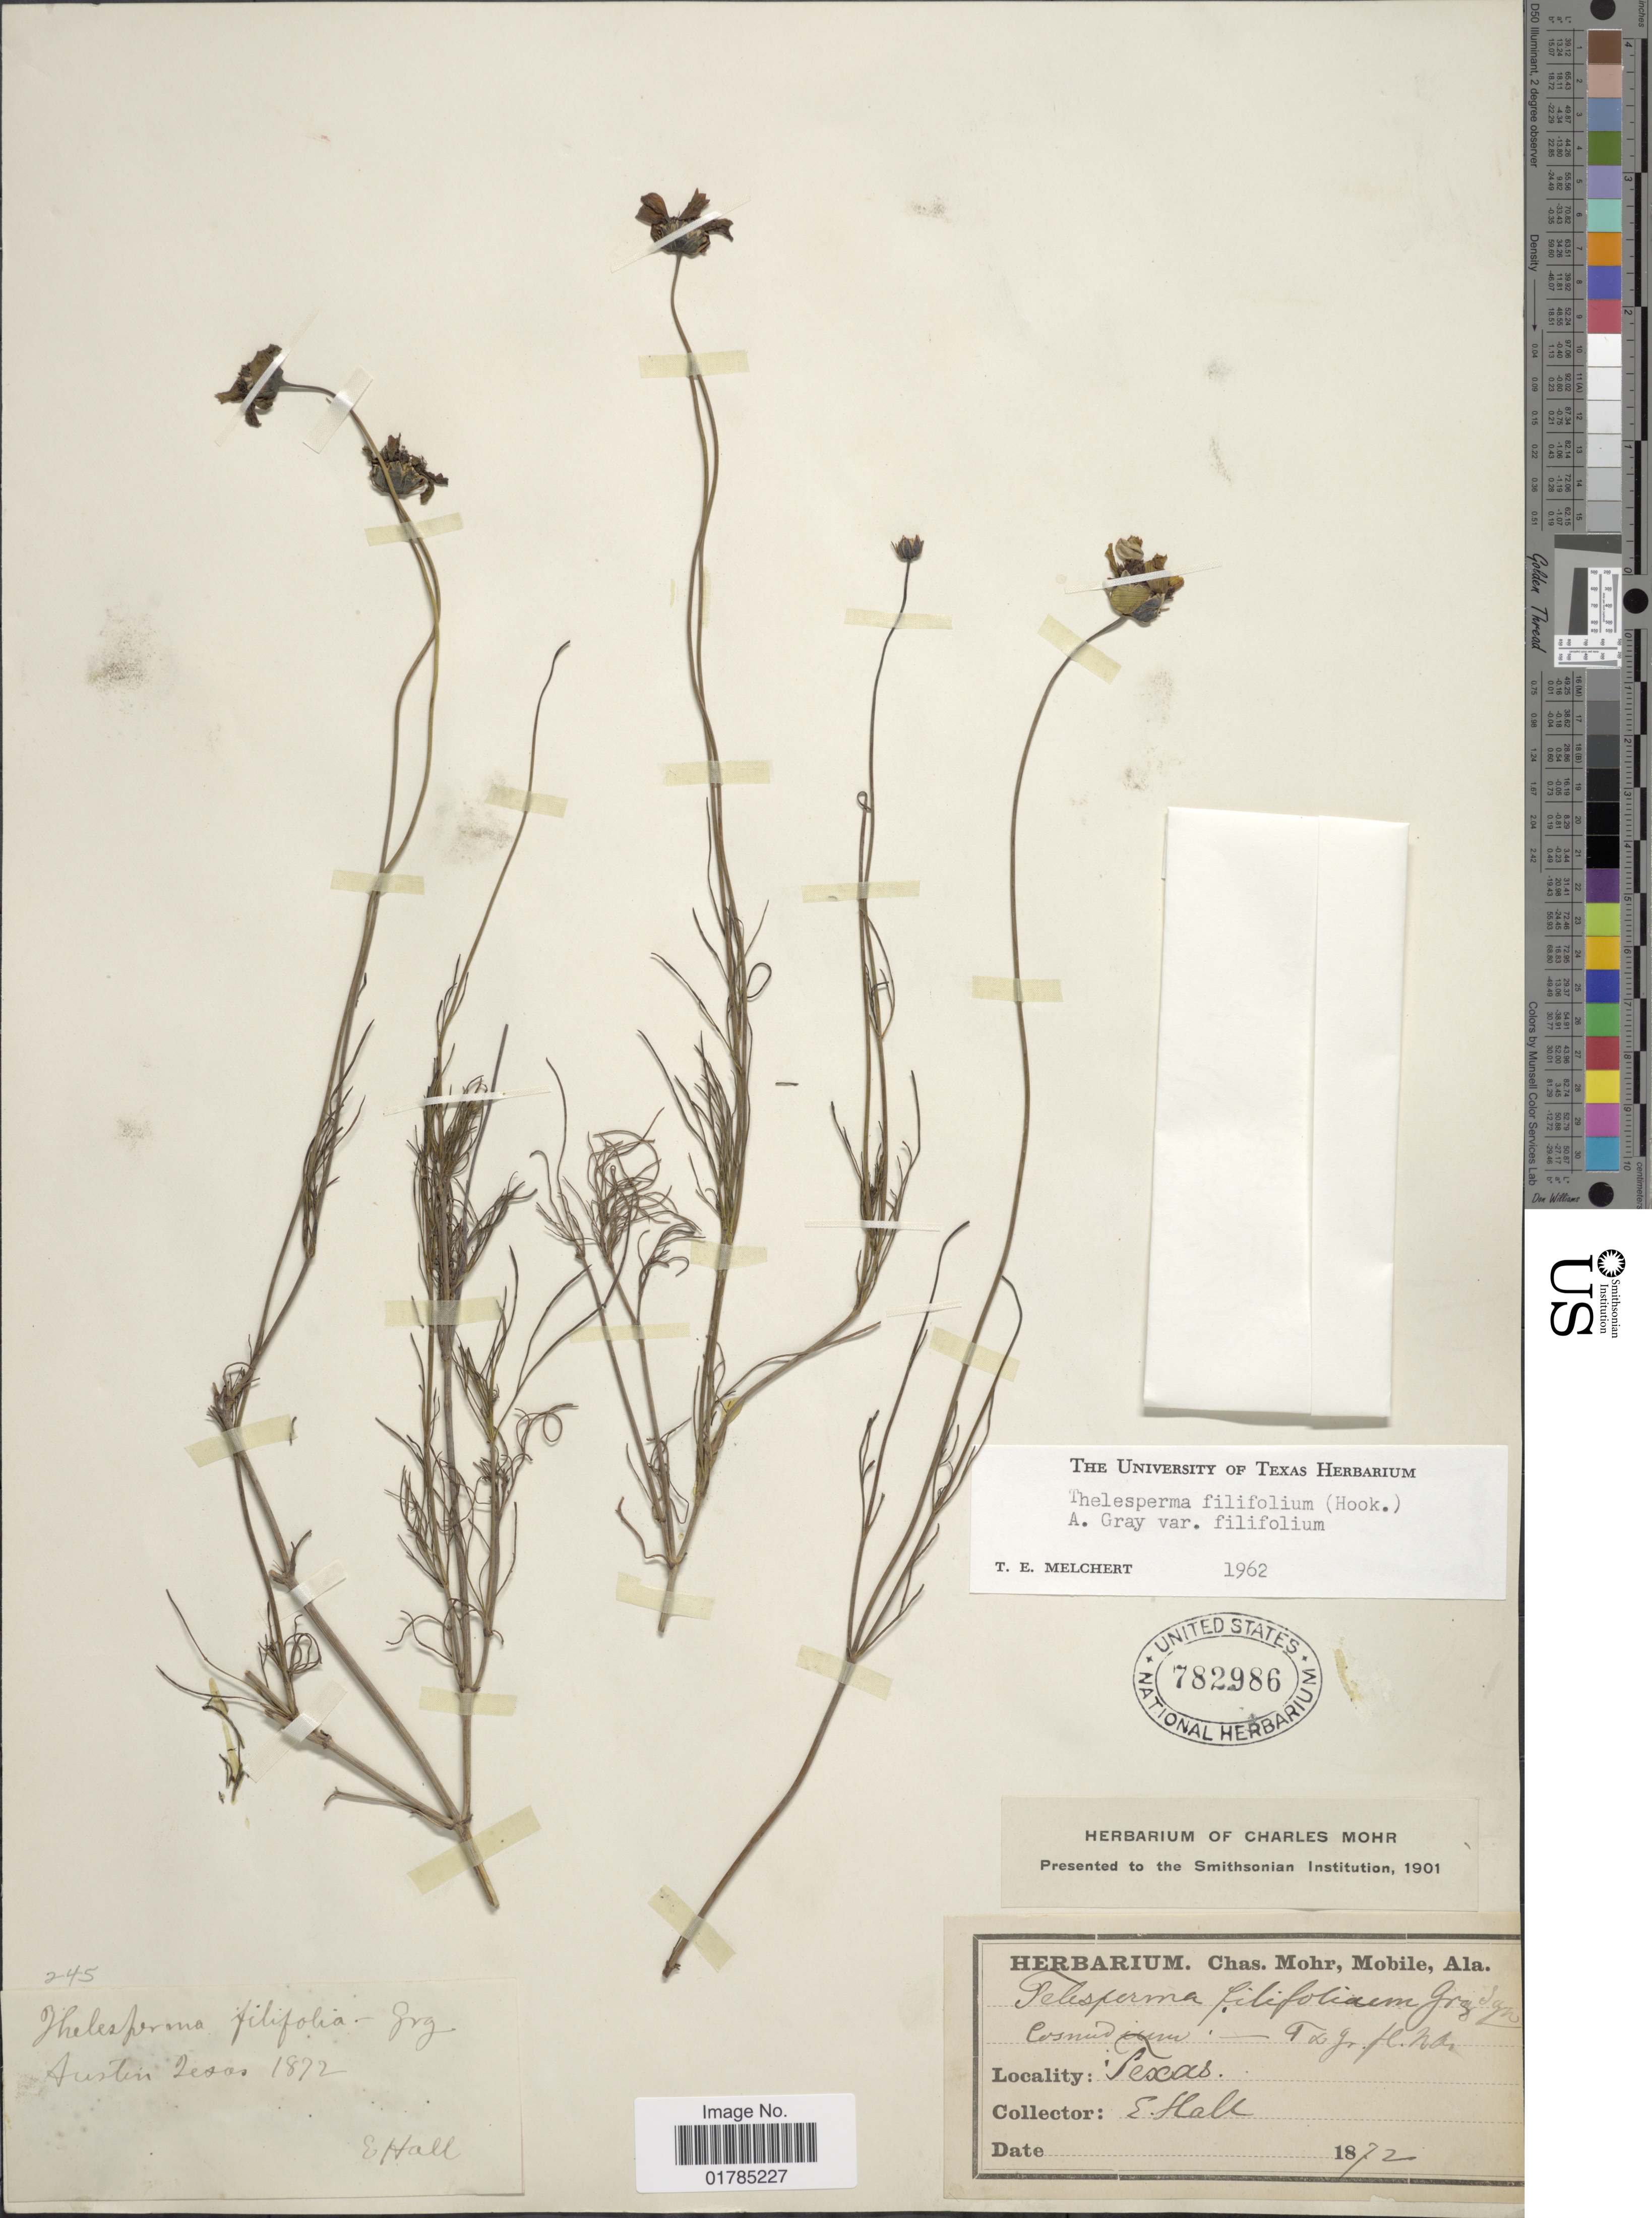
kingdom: Plantae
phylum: Tracheophyta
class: Magnoliopsida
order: Asterales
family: Asteraceae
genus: Thelesperma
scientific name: Thelesperma filifolium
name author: (Hook.) A. Gray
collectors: E. Hall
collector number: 245?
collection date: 1872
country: United States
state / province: Texas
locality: Austin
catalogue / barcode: US 782986